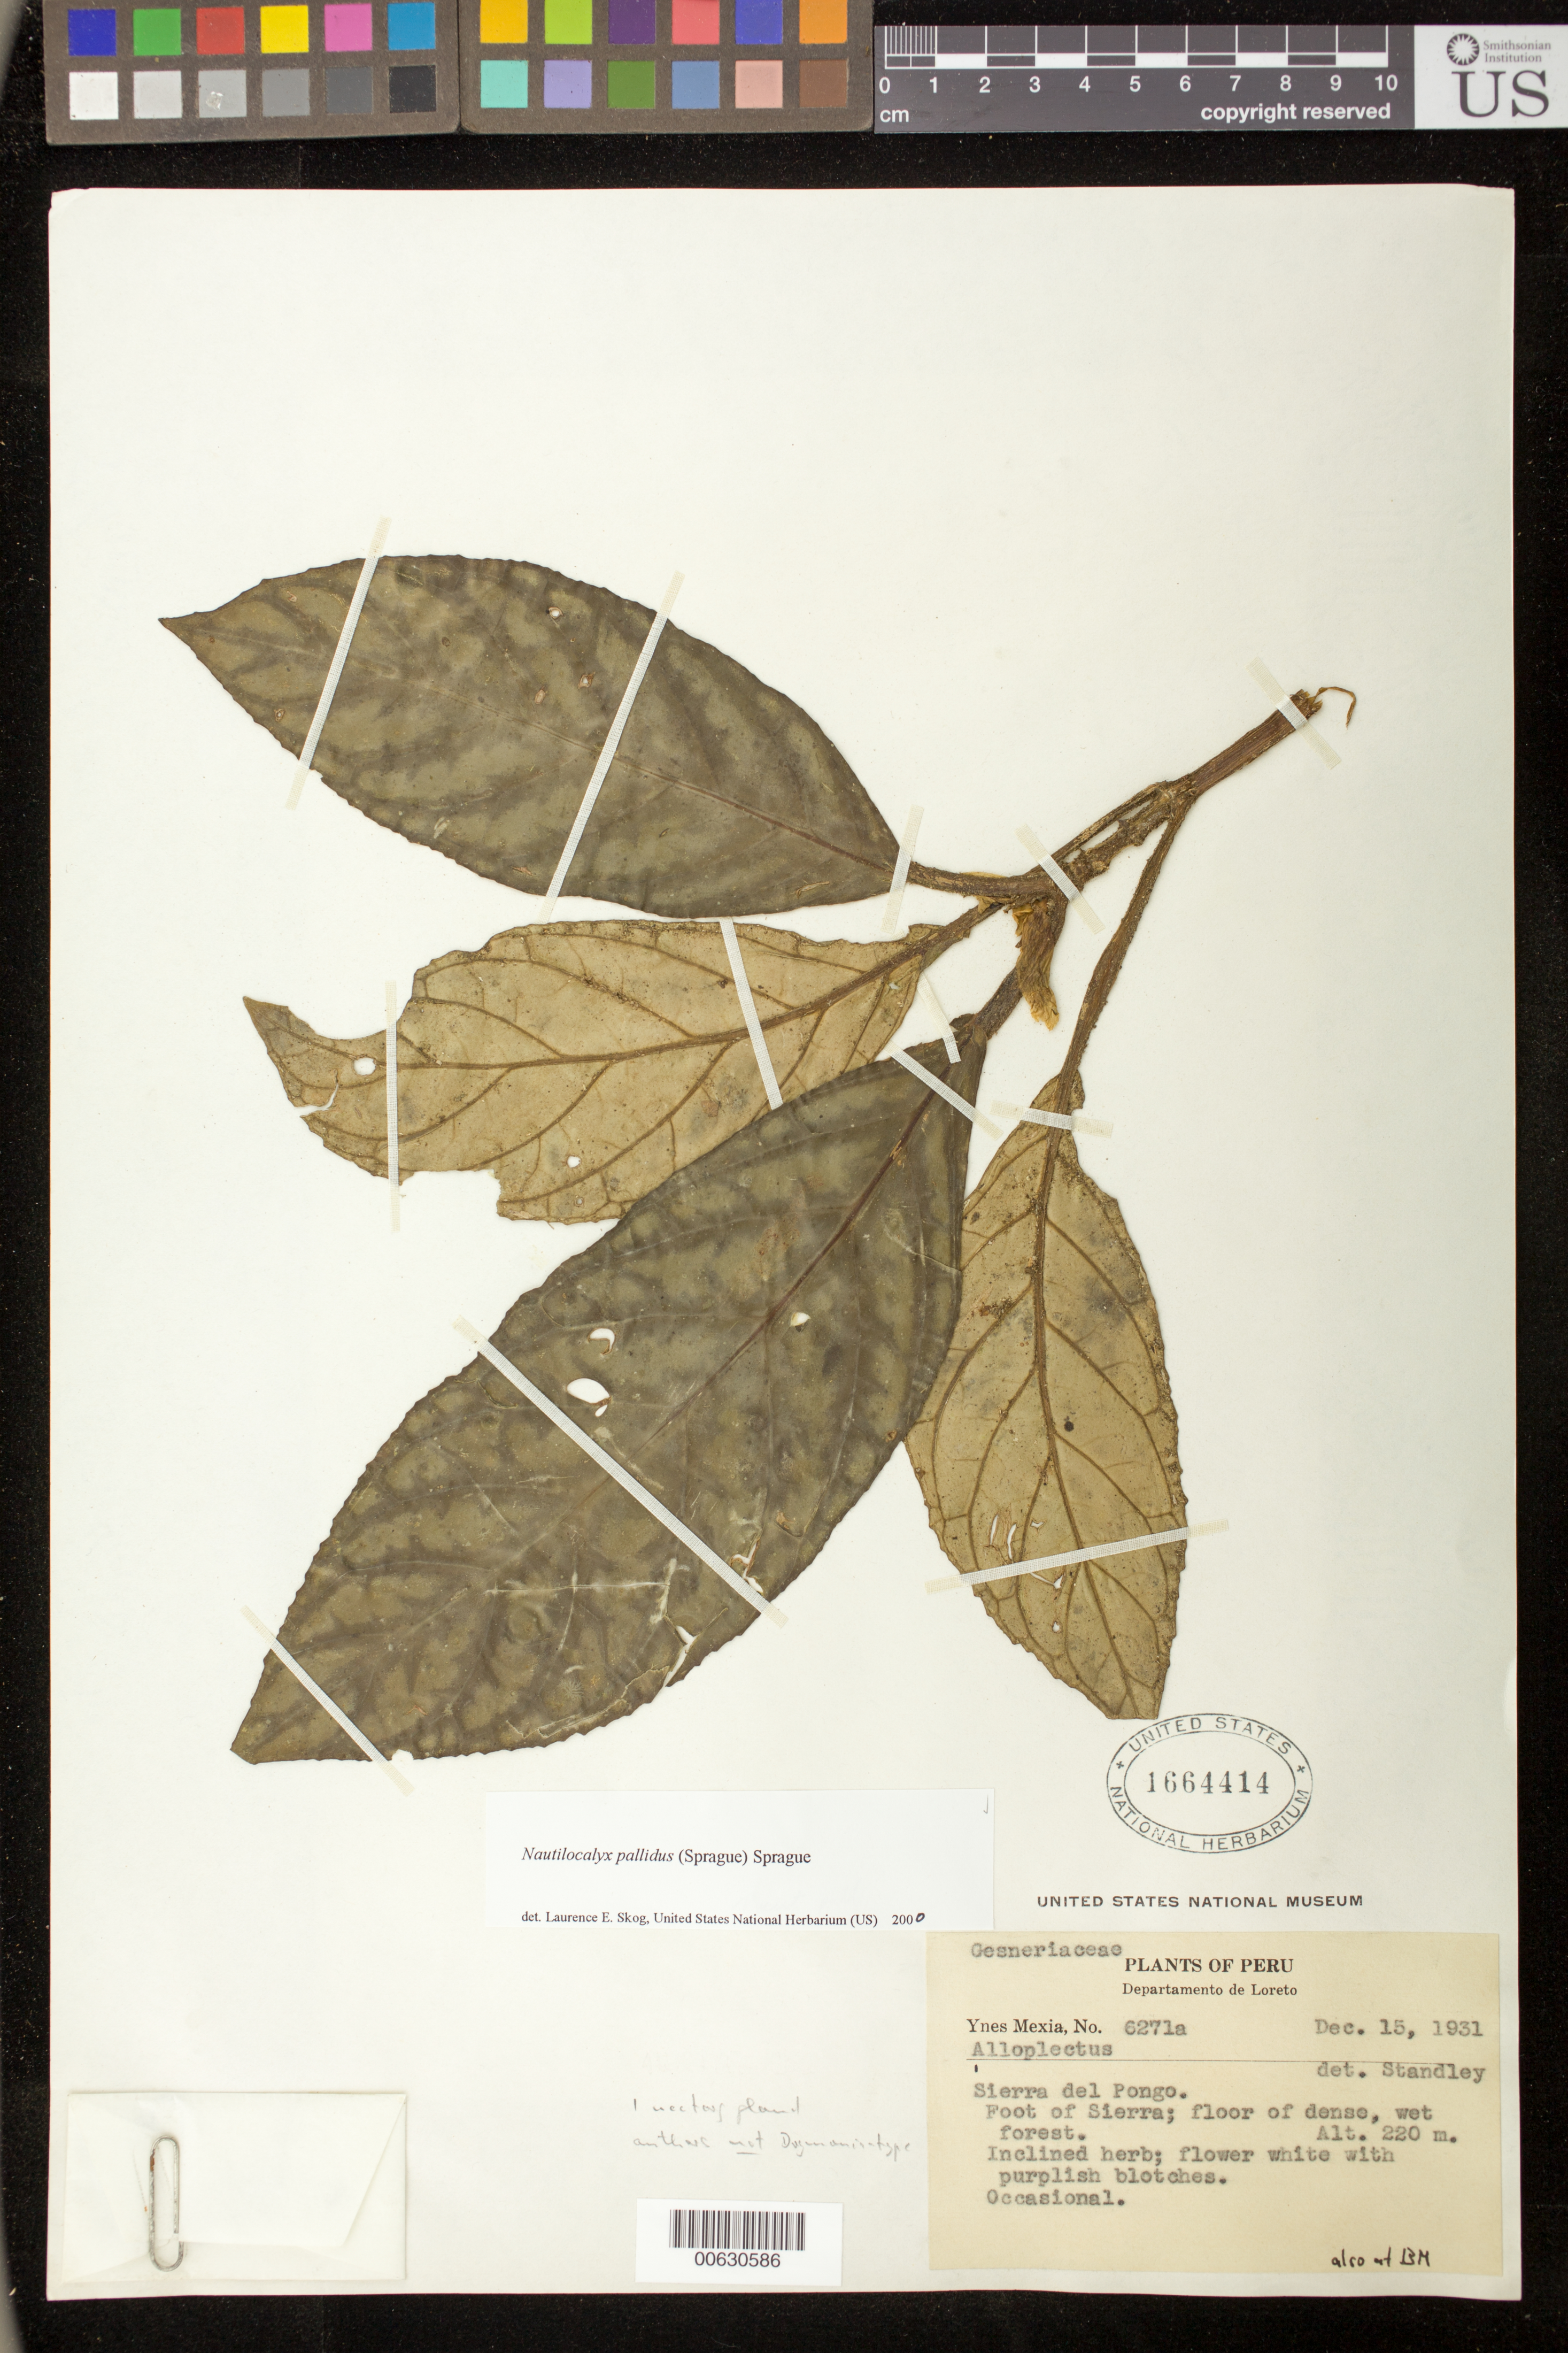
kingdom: Plantae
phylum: Tracheophyta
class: Magnoliopsida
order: Lamiales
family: Gesneriaceae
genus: Nautilocalyx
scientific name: Nautilocalyx pallidus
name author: (Sprague) C. Sprague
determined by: Skog, Laurence E.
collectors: Y. Mexia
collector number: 6271 a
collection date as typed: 15 Dec 1931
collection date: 1931-12-15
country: Peru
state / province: Loreto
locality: Sierra del Pongo, foot of Sierra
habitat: Floor of dense, wet forest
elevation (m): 220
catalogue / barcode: US 1664414